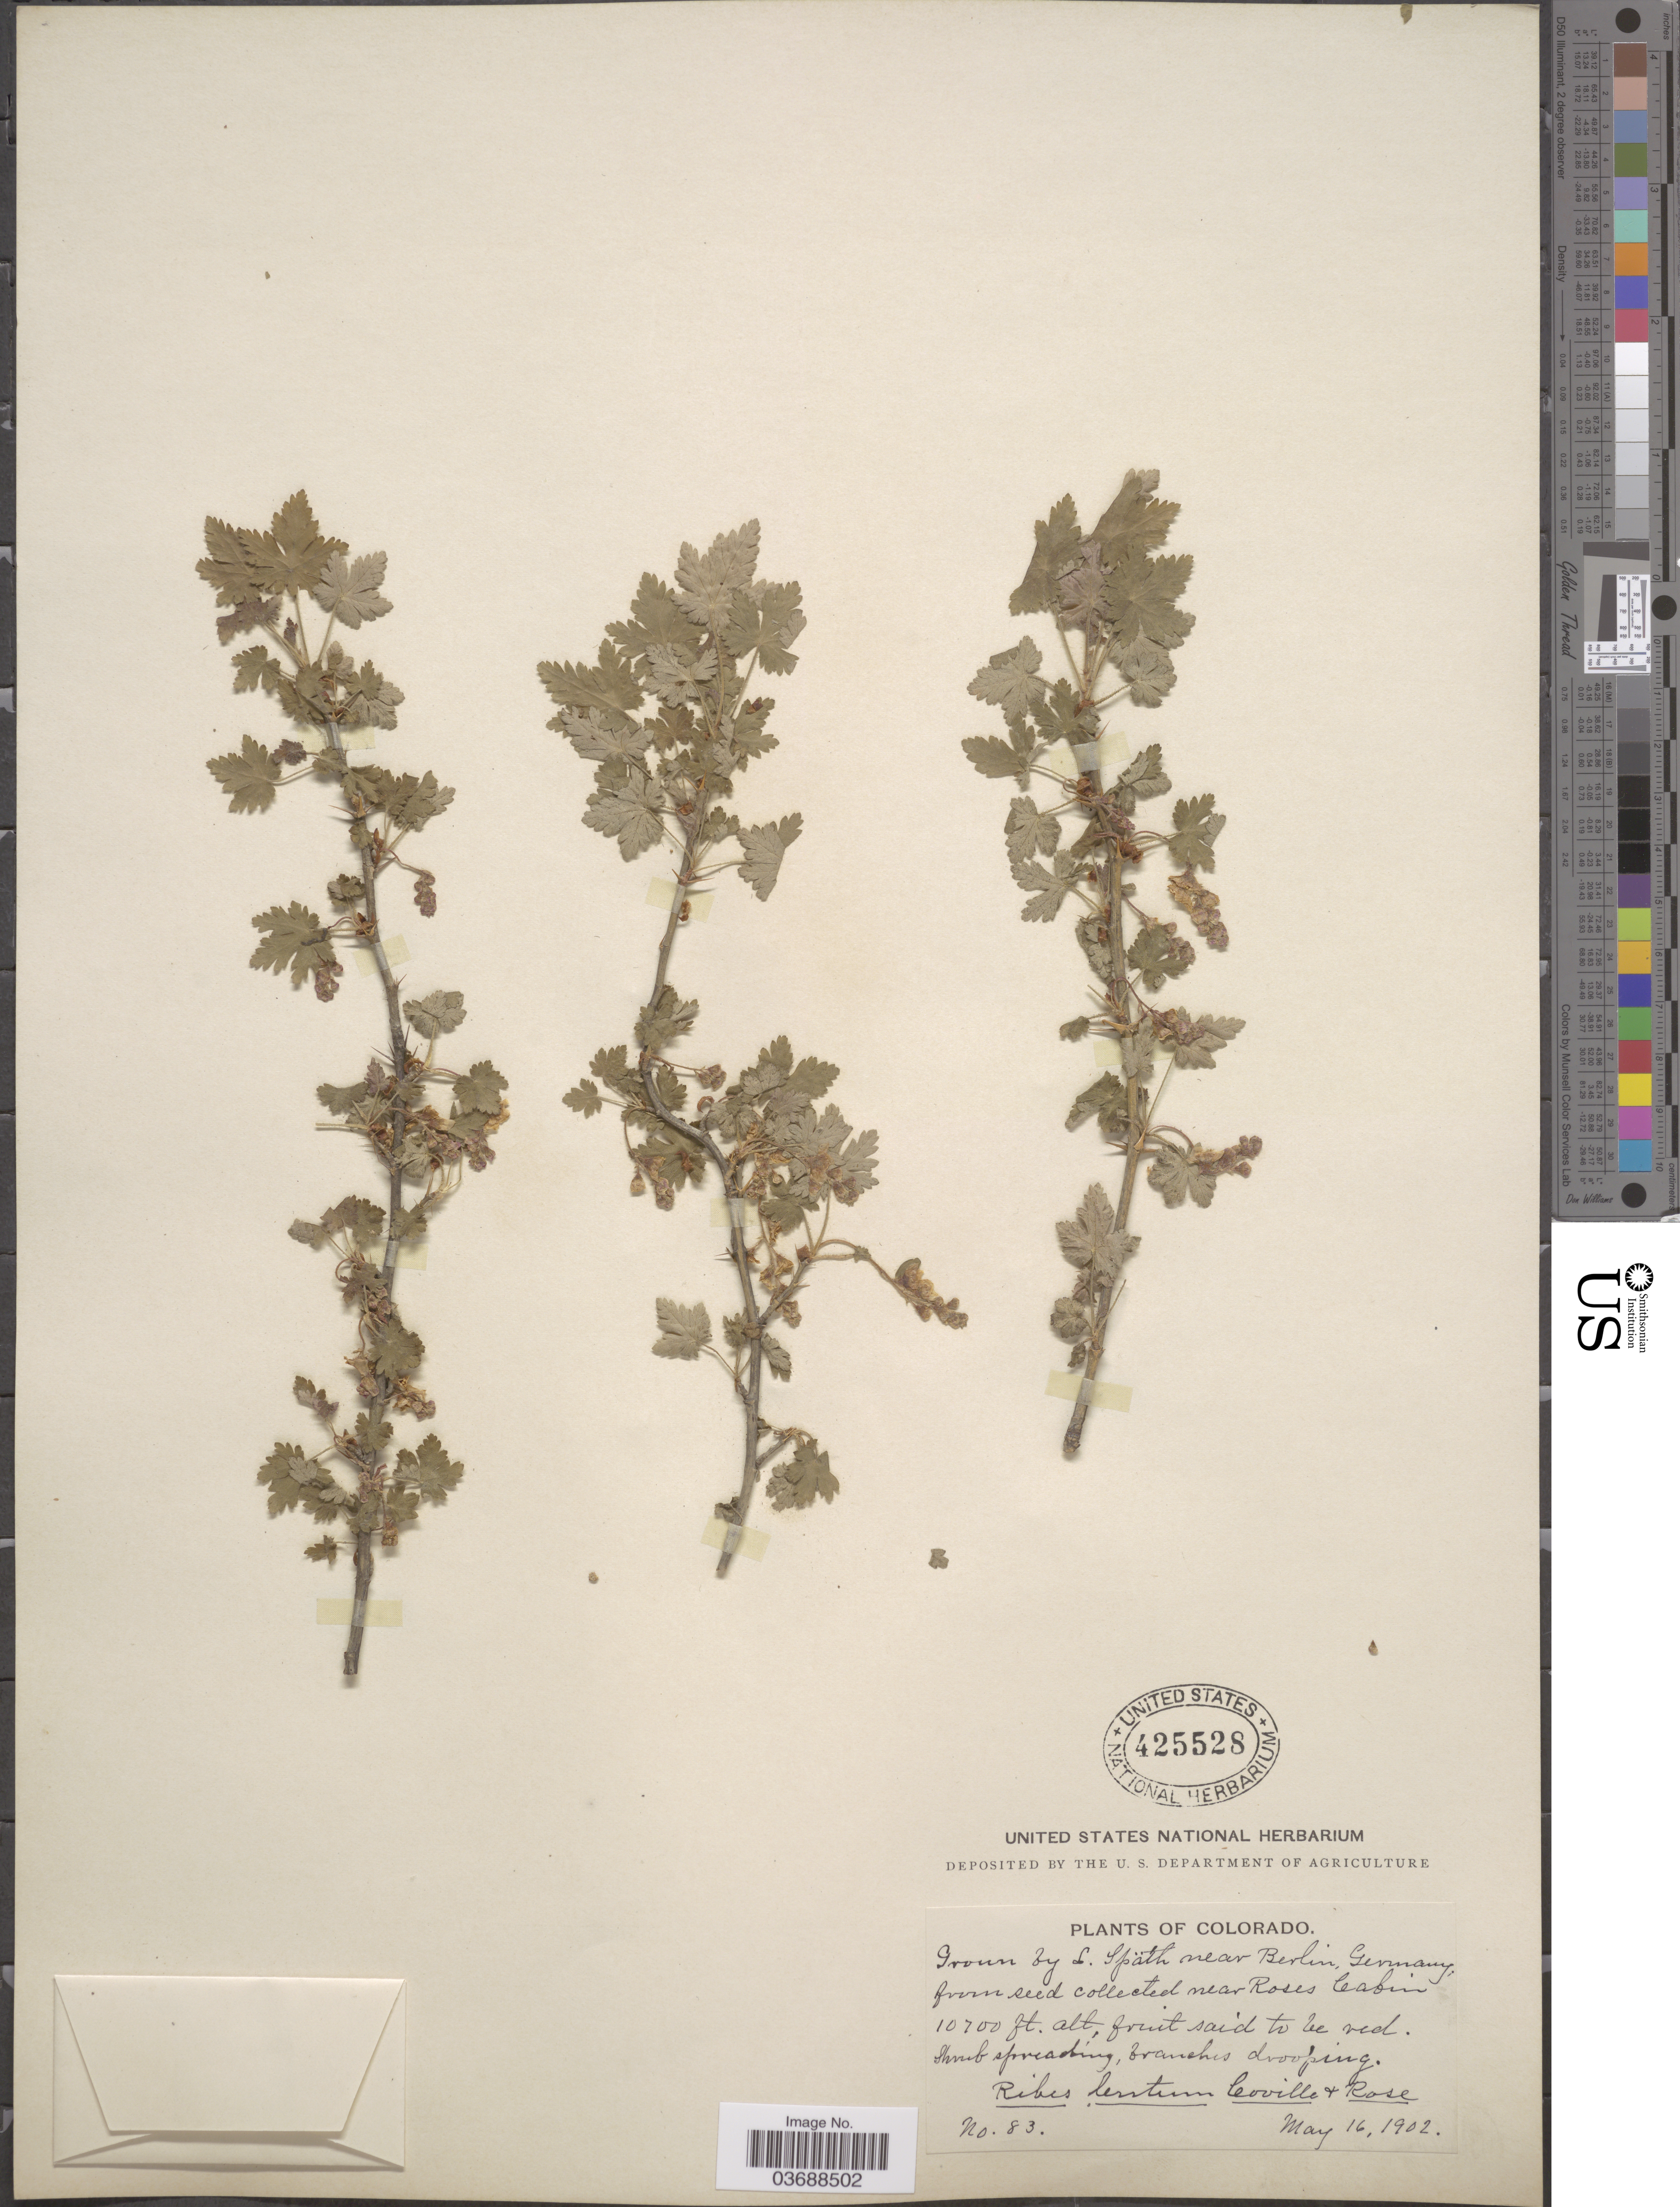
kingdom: Plantae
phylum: Tracheophyta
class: Magnoliopsida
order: Saxifragales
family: Grossulariaceae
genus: Ribes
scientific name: Ribes montigenum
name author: McClatchie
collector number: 83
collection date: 1902-05-16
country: United States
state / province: Colorado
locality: Near Roses Cabin.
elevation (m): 3261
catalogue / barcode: US 425528